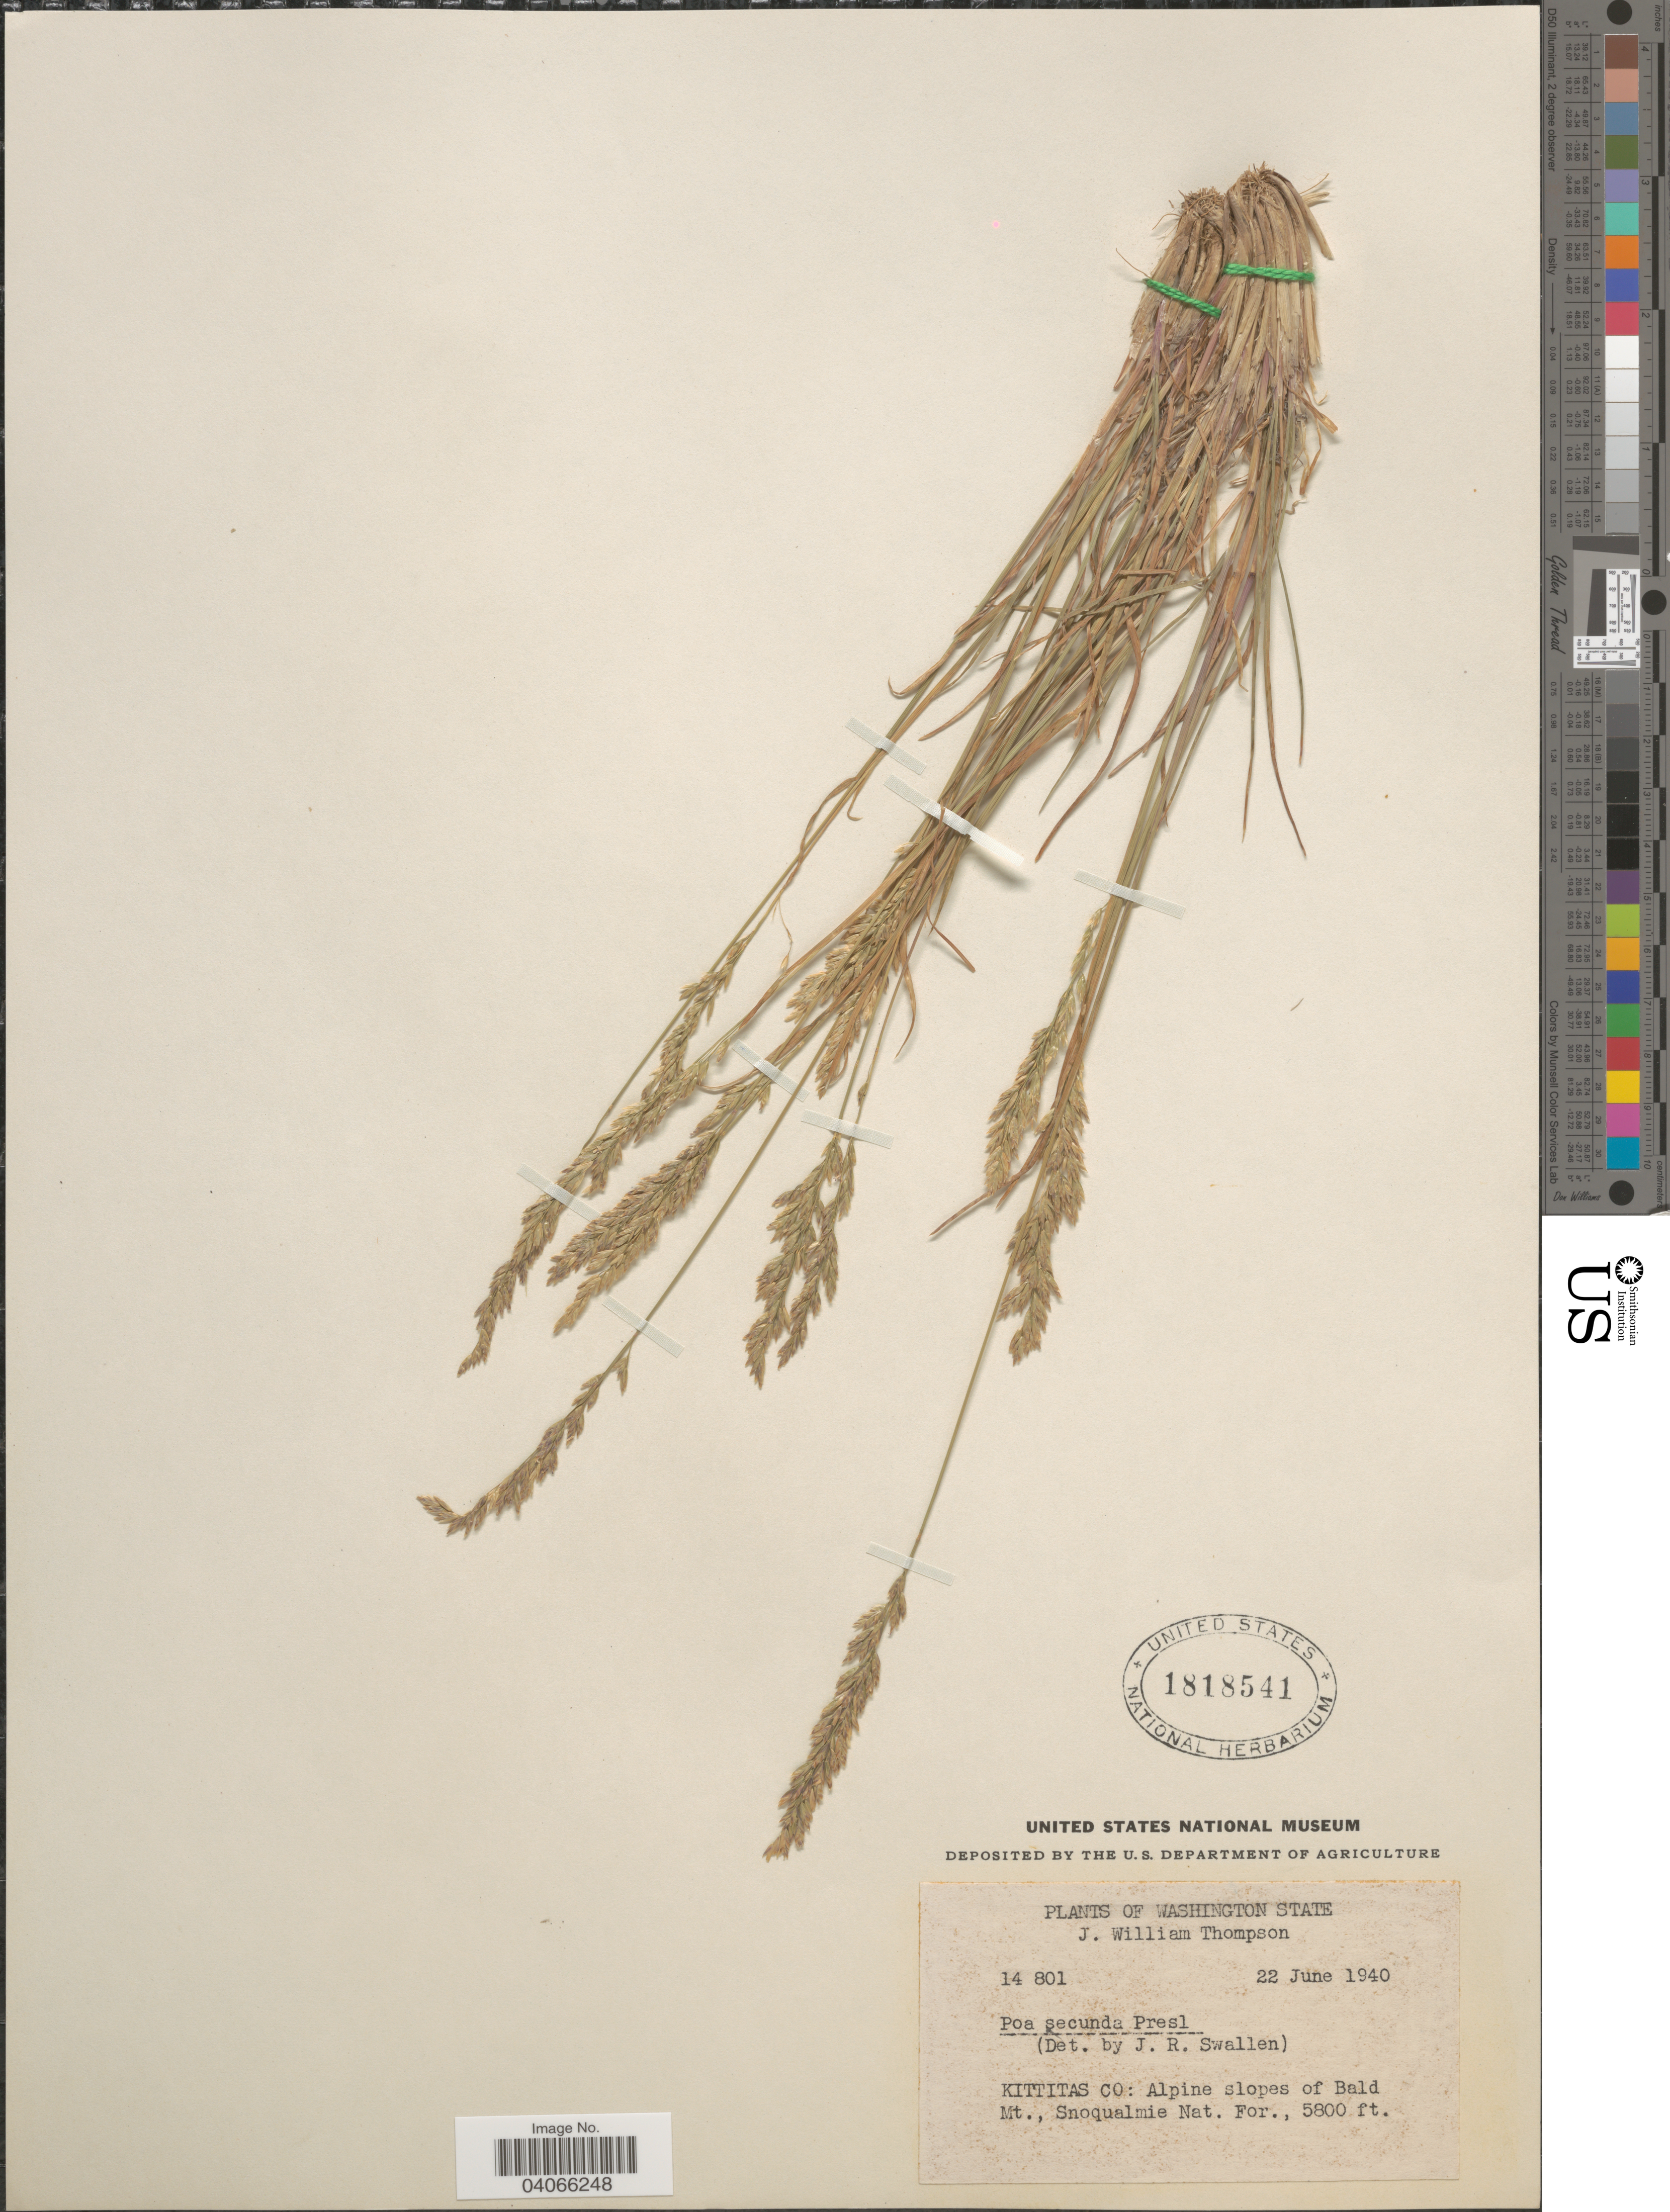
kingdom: Plantae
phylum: Tracheophyta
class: Liliopsida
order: Poales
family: Poaceae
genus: Poa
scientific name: Poa secunda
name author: J. Presl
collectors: J. W. Thompson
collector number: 14801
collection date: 1940-06-22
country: United States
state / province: Washington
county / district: Kittitas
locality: Kittitas Co: Alpine slopes of Bald Mt., Snoqualmie Nat.For.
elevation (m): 1768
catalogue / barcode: US 1818541